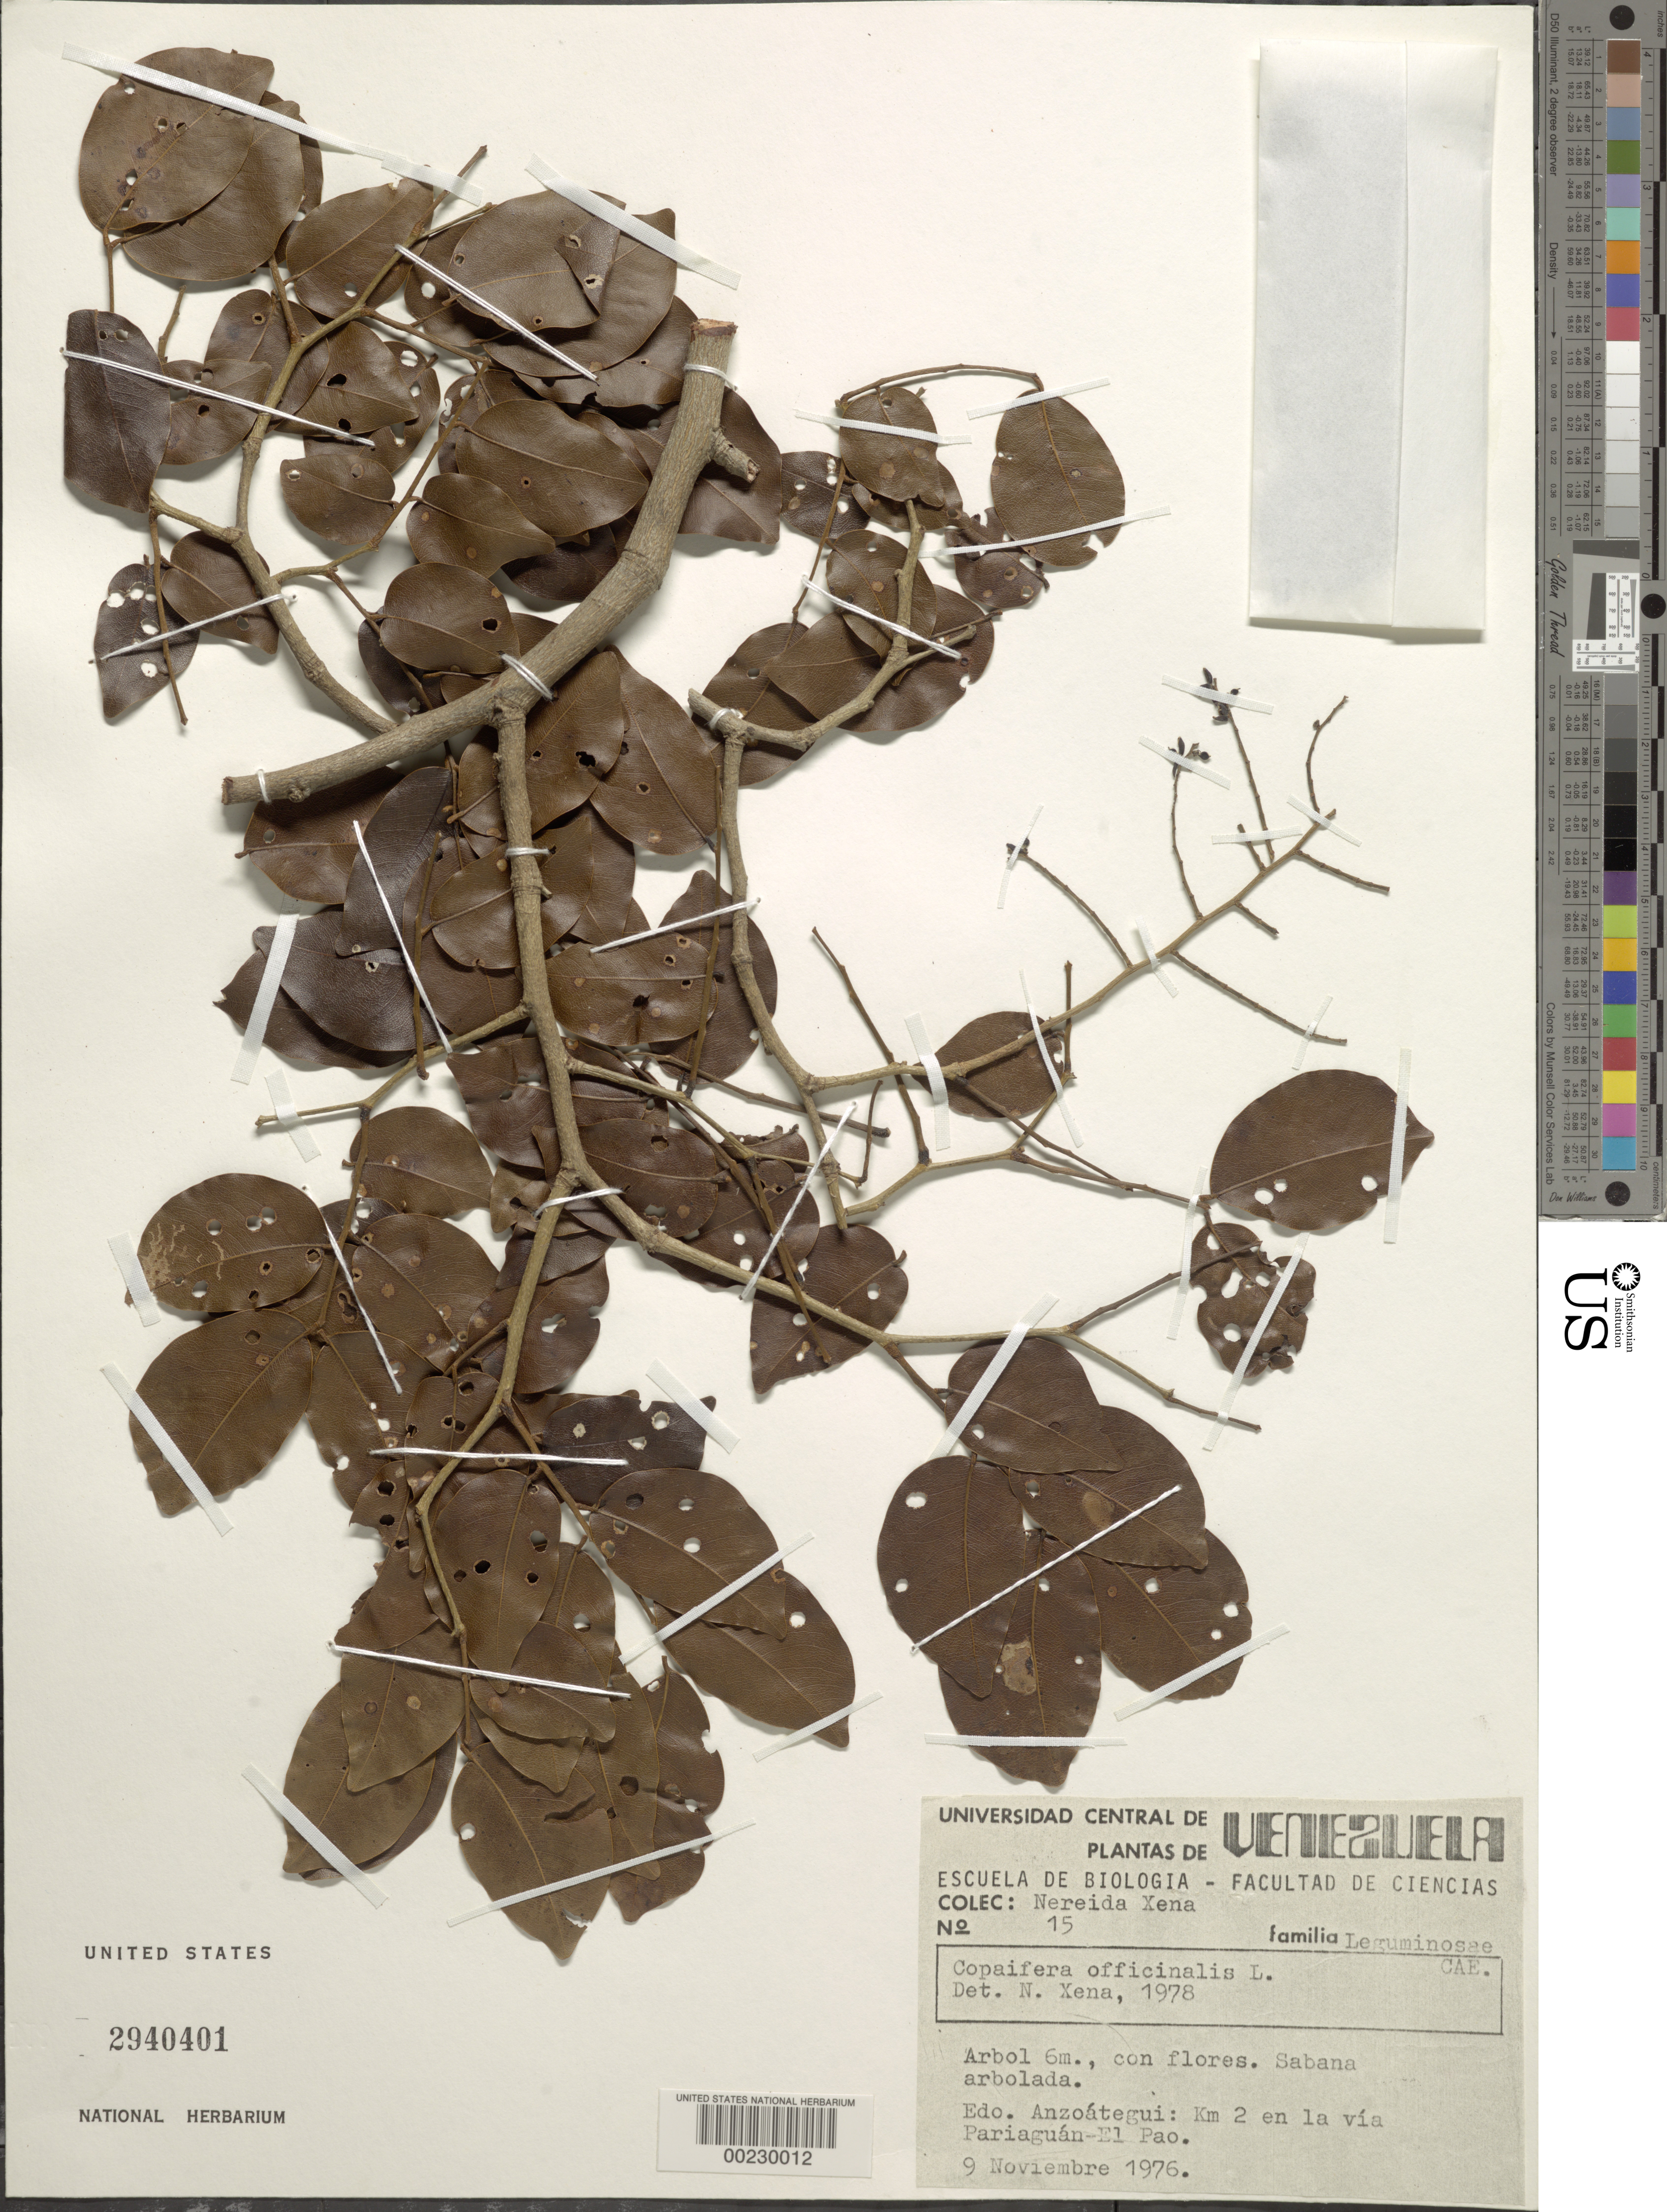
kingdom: Plantae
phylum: Tracheophyta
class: Magnoliopsida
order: Fabales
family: Fabaceae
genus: Copaifera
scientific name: Copaifera officinalis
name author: (Jacq.) L.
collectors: N. Xena de Enrech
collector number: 15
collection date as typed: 09 Nov 1976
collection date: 1976-11-09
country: Venezuela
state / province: Anzoategui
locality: Km 2 on the road to pariaguan-el pao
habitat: Savana with grove of trees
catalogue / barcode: US 2940401